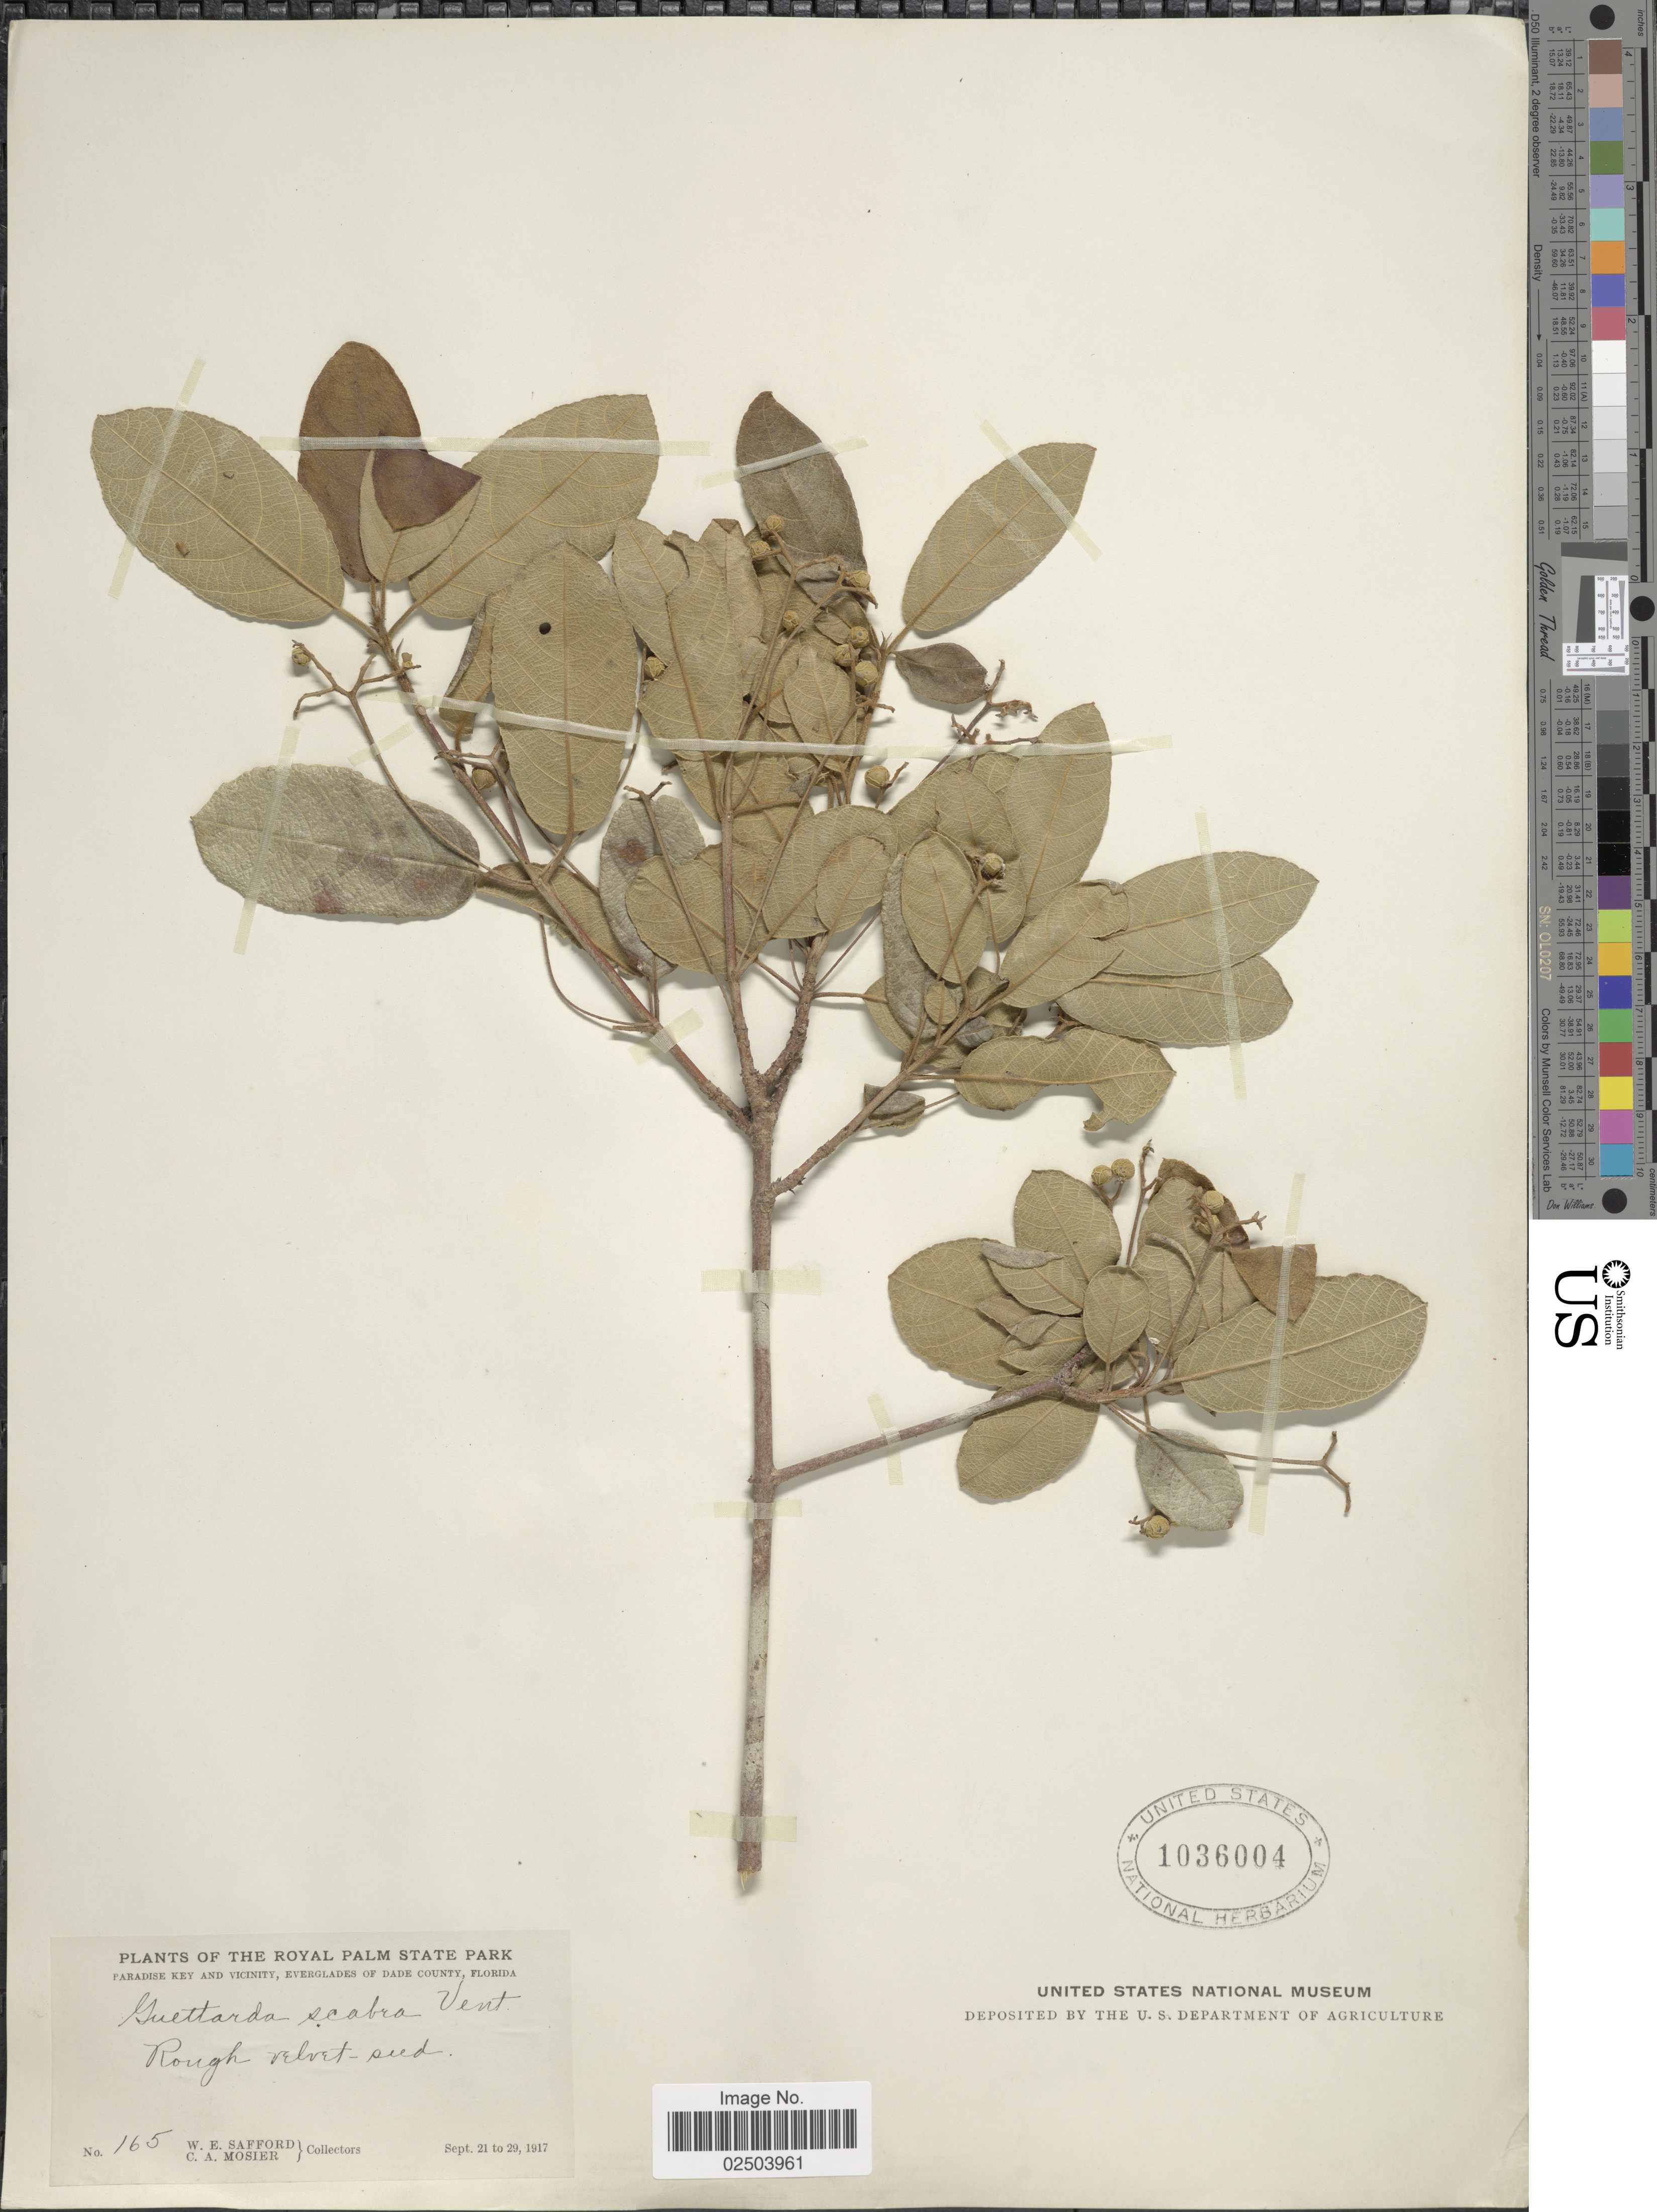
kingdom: Plantae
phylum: Tracheophyta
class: Magnoliopsida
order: Gentianales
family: Rubiaceae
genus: Guettarda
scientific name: Guettarda scabra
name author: (L.) Vent.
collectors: W. E. Safford & C. A. Mosier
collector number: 165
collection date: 1917-09-21/1917-09-29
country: United States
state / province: Florida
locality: Royal Palm State Park. Paradise Key and vicinity, Everglades of Dade County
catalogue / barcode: US 1036004